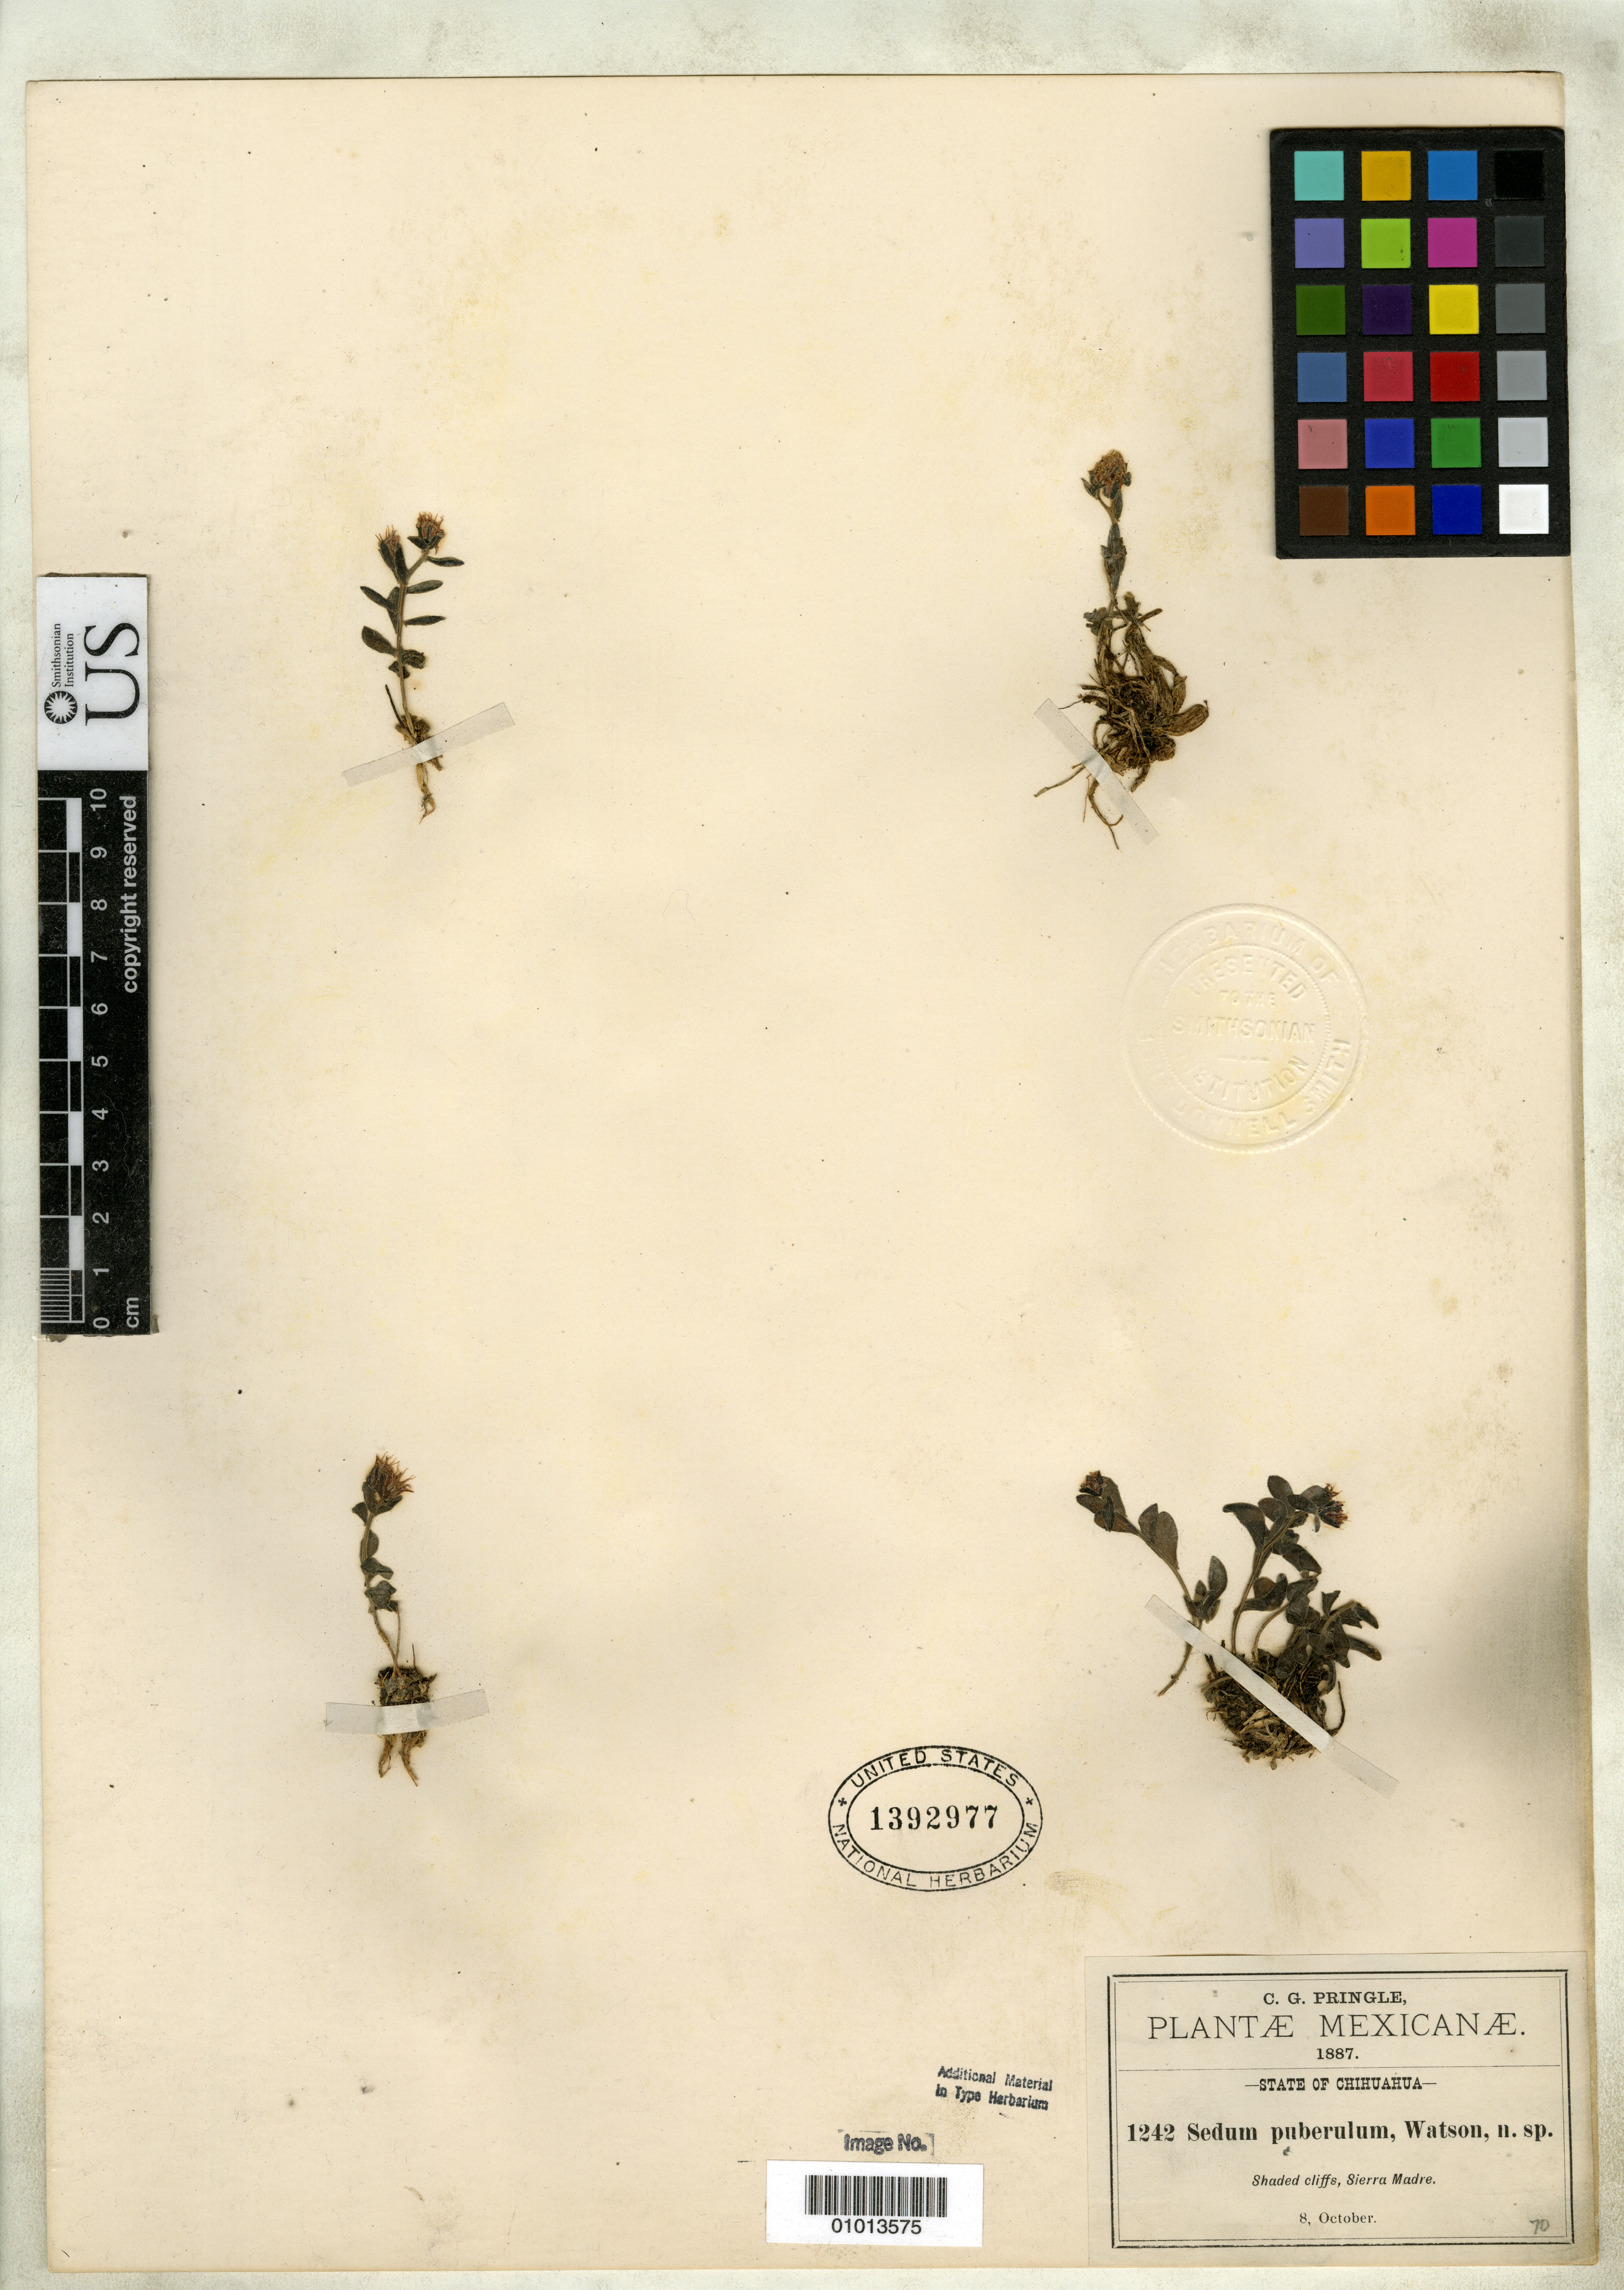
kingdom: Plantae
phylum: Tracheophyta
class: Magnoliopsida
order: Saxifragales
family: Crassulaceae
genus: Sedum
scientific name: Sedum puberulum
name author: S. Watson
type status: Isotype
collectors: C. G. Pringle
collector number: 1242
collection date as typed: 08 Oct 1887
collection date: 1887-10-08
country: Mexico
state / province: Chihuahua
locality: Shaded cliffs, Sierra Madre.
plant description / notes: Later homonym of Sedum puberulum DC. (1828).; Specimen ex John Donnell Smith herbarium.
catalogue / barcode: US 1392977